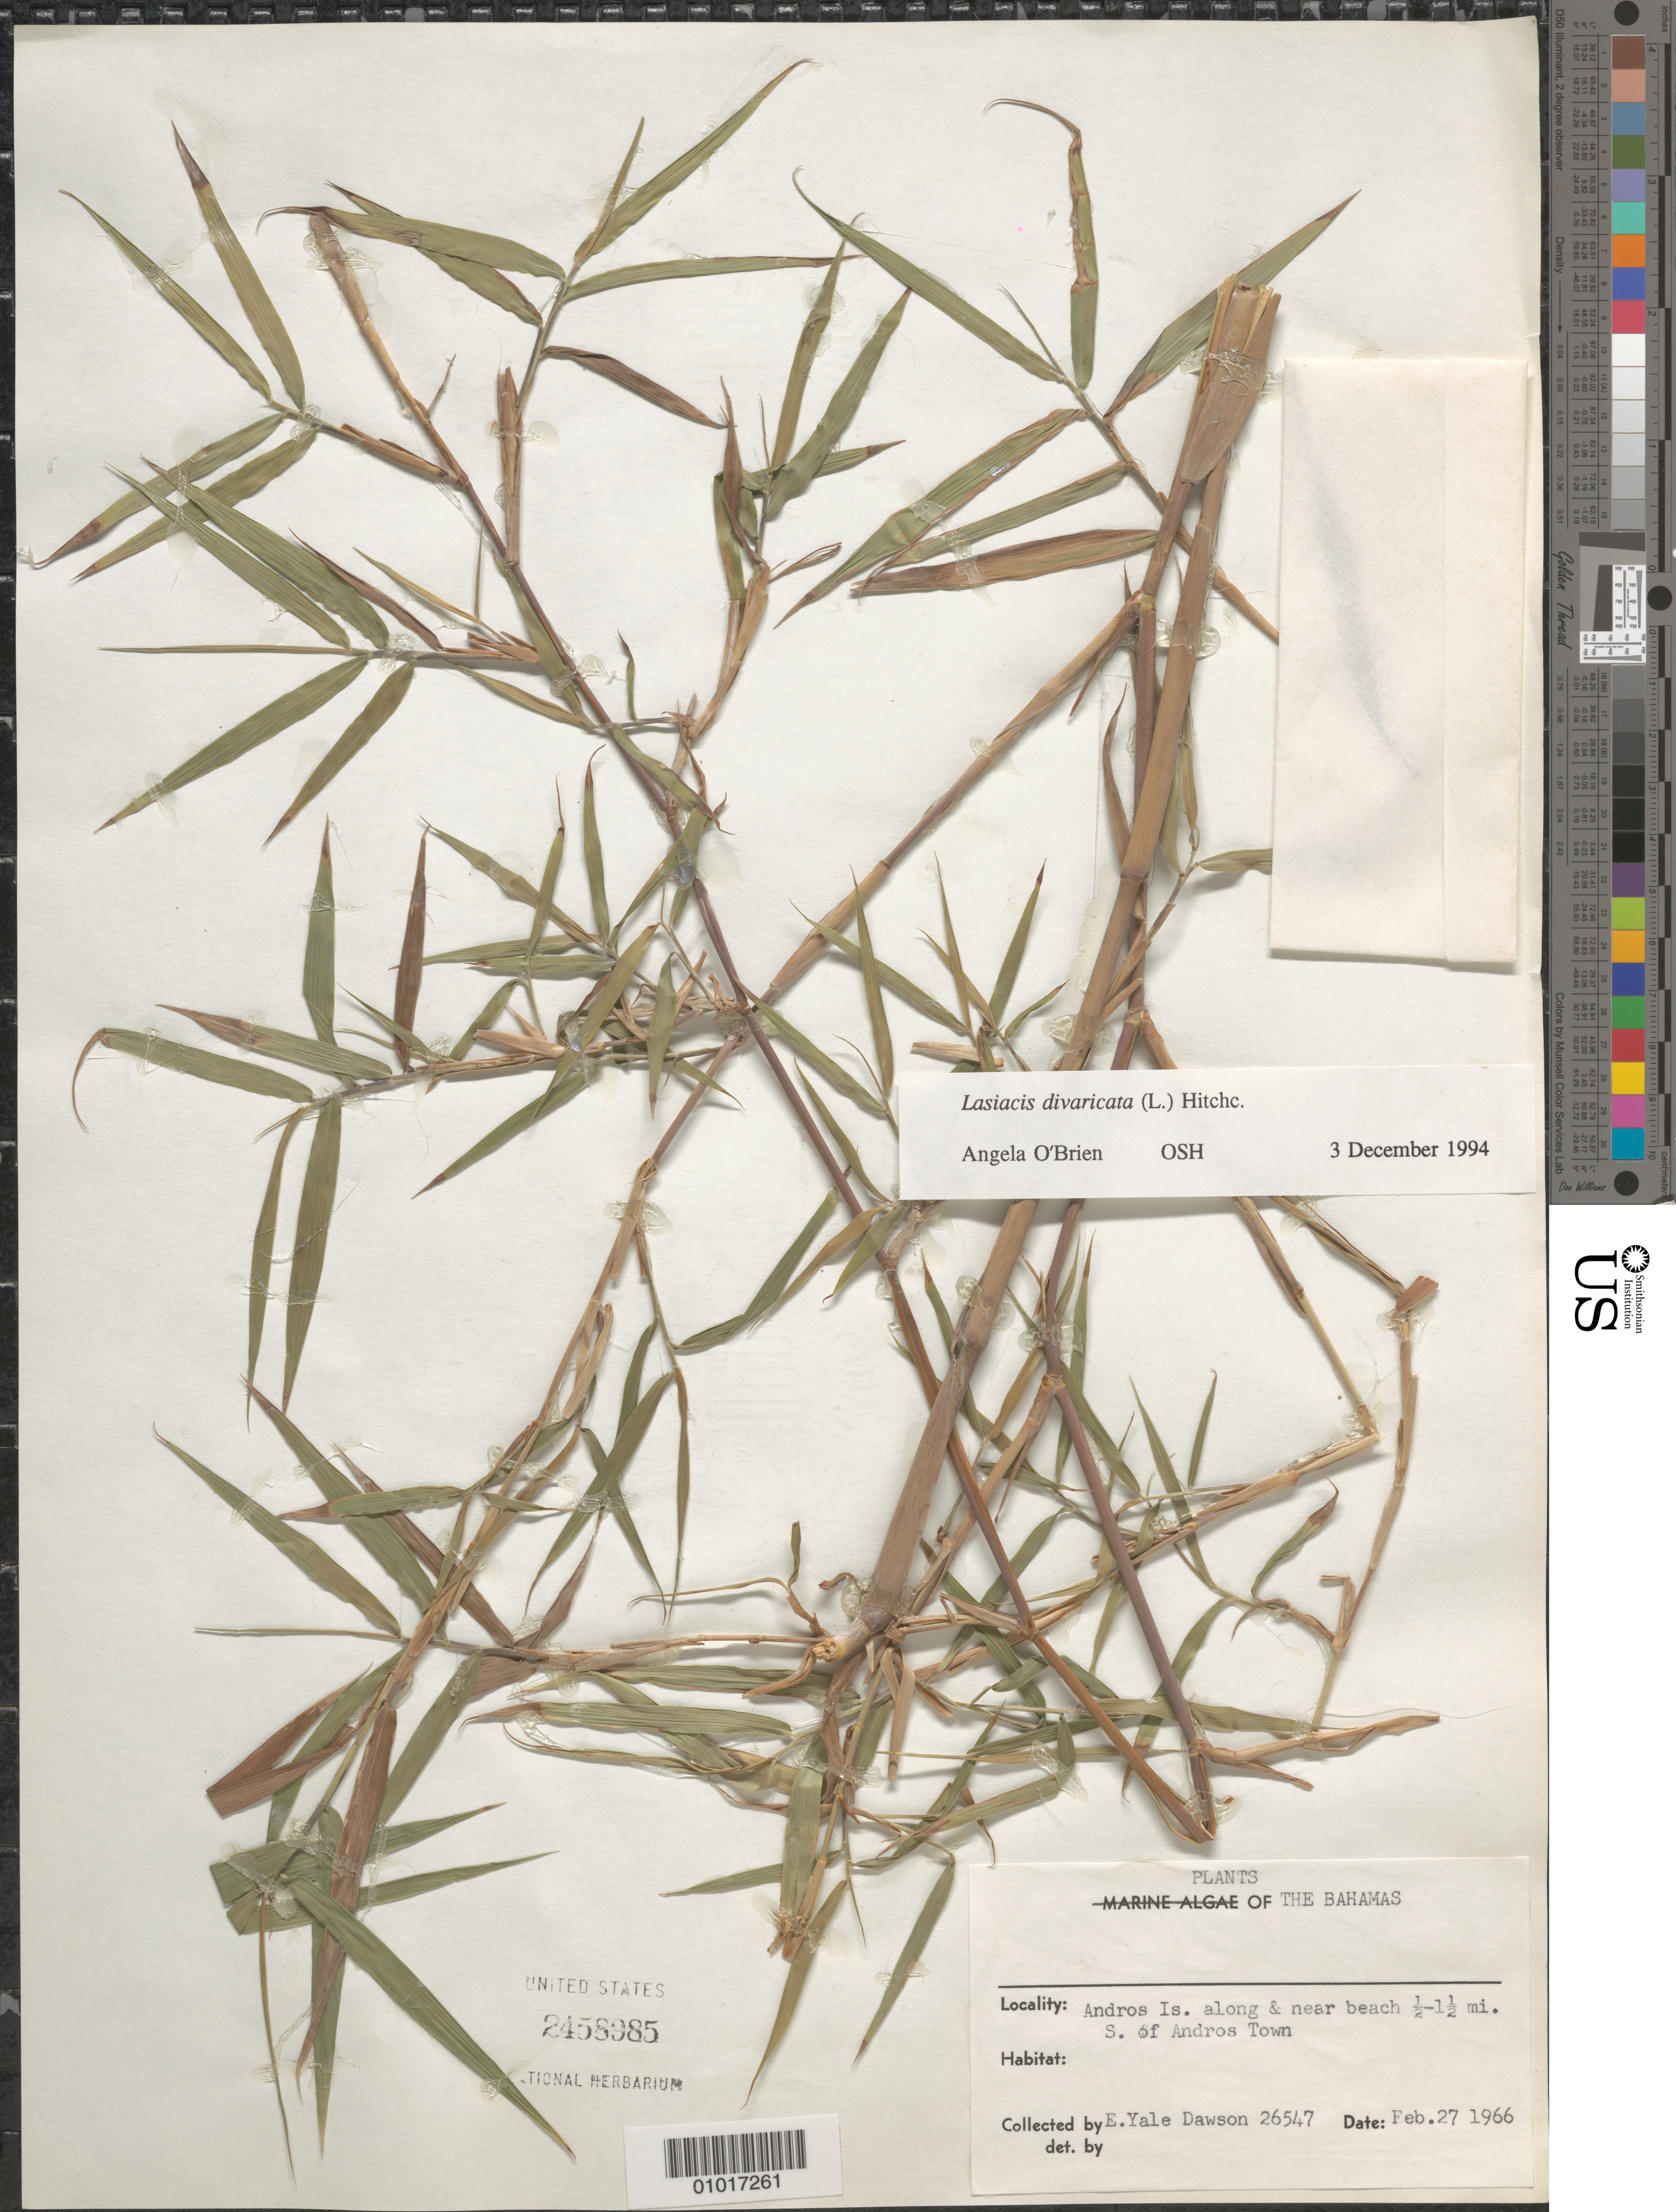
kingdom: Plantae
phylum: Tracheophyta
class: Liliopsida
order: Poales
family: Poaceae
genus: Lasiacis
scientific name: Lasiacis divaricata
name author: (L.) Hitchc.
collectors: E. Y. Dawson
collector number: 26547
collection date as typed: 27 Feb 1966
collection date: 1966-02-27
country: Bahamas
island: Andros I.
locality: along and near beach 0.5 to 1.5 miles south of Andros Town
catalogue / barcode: US 2458985